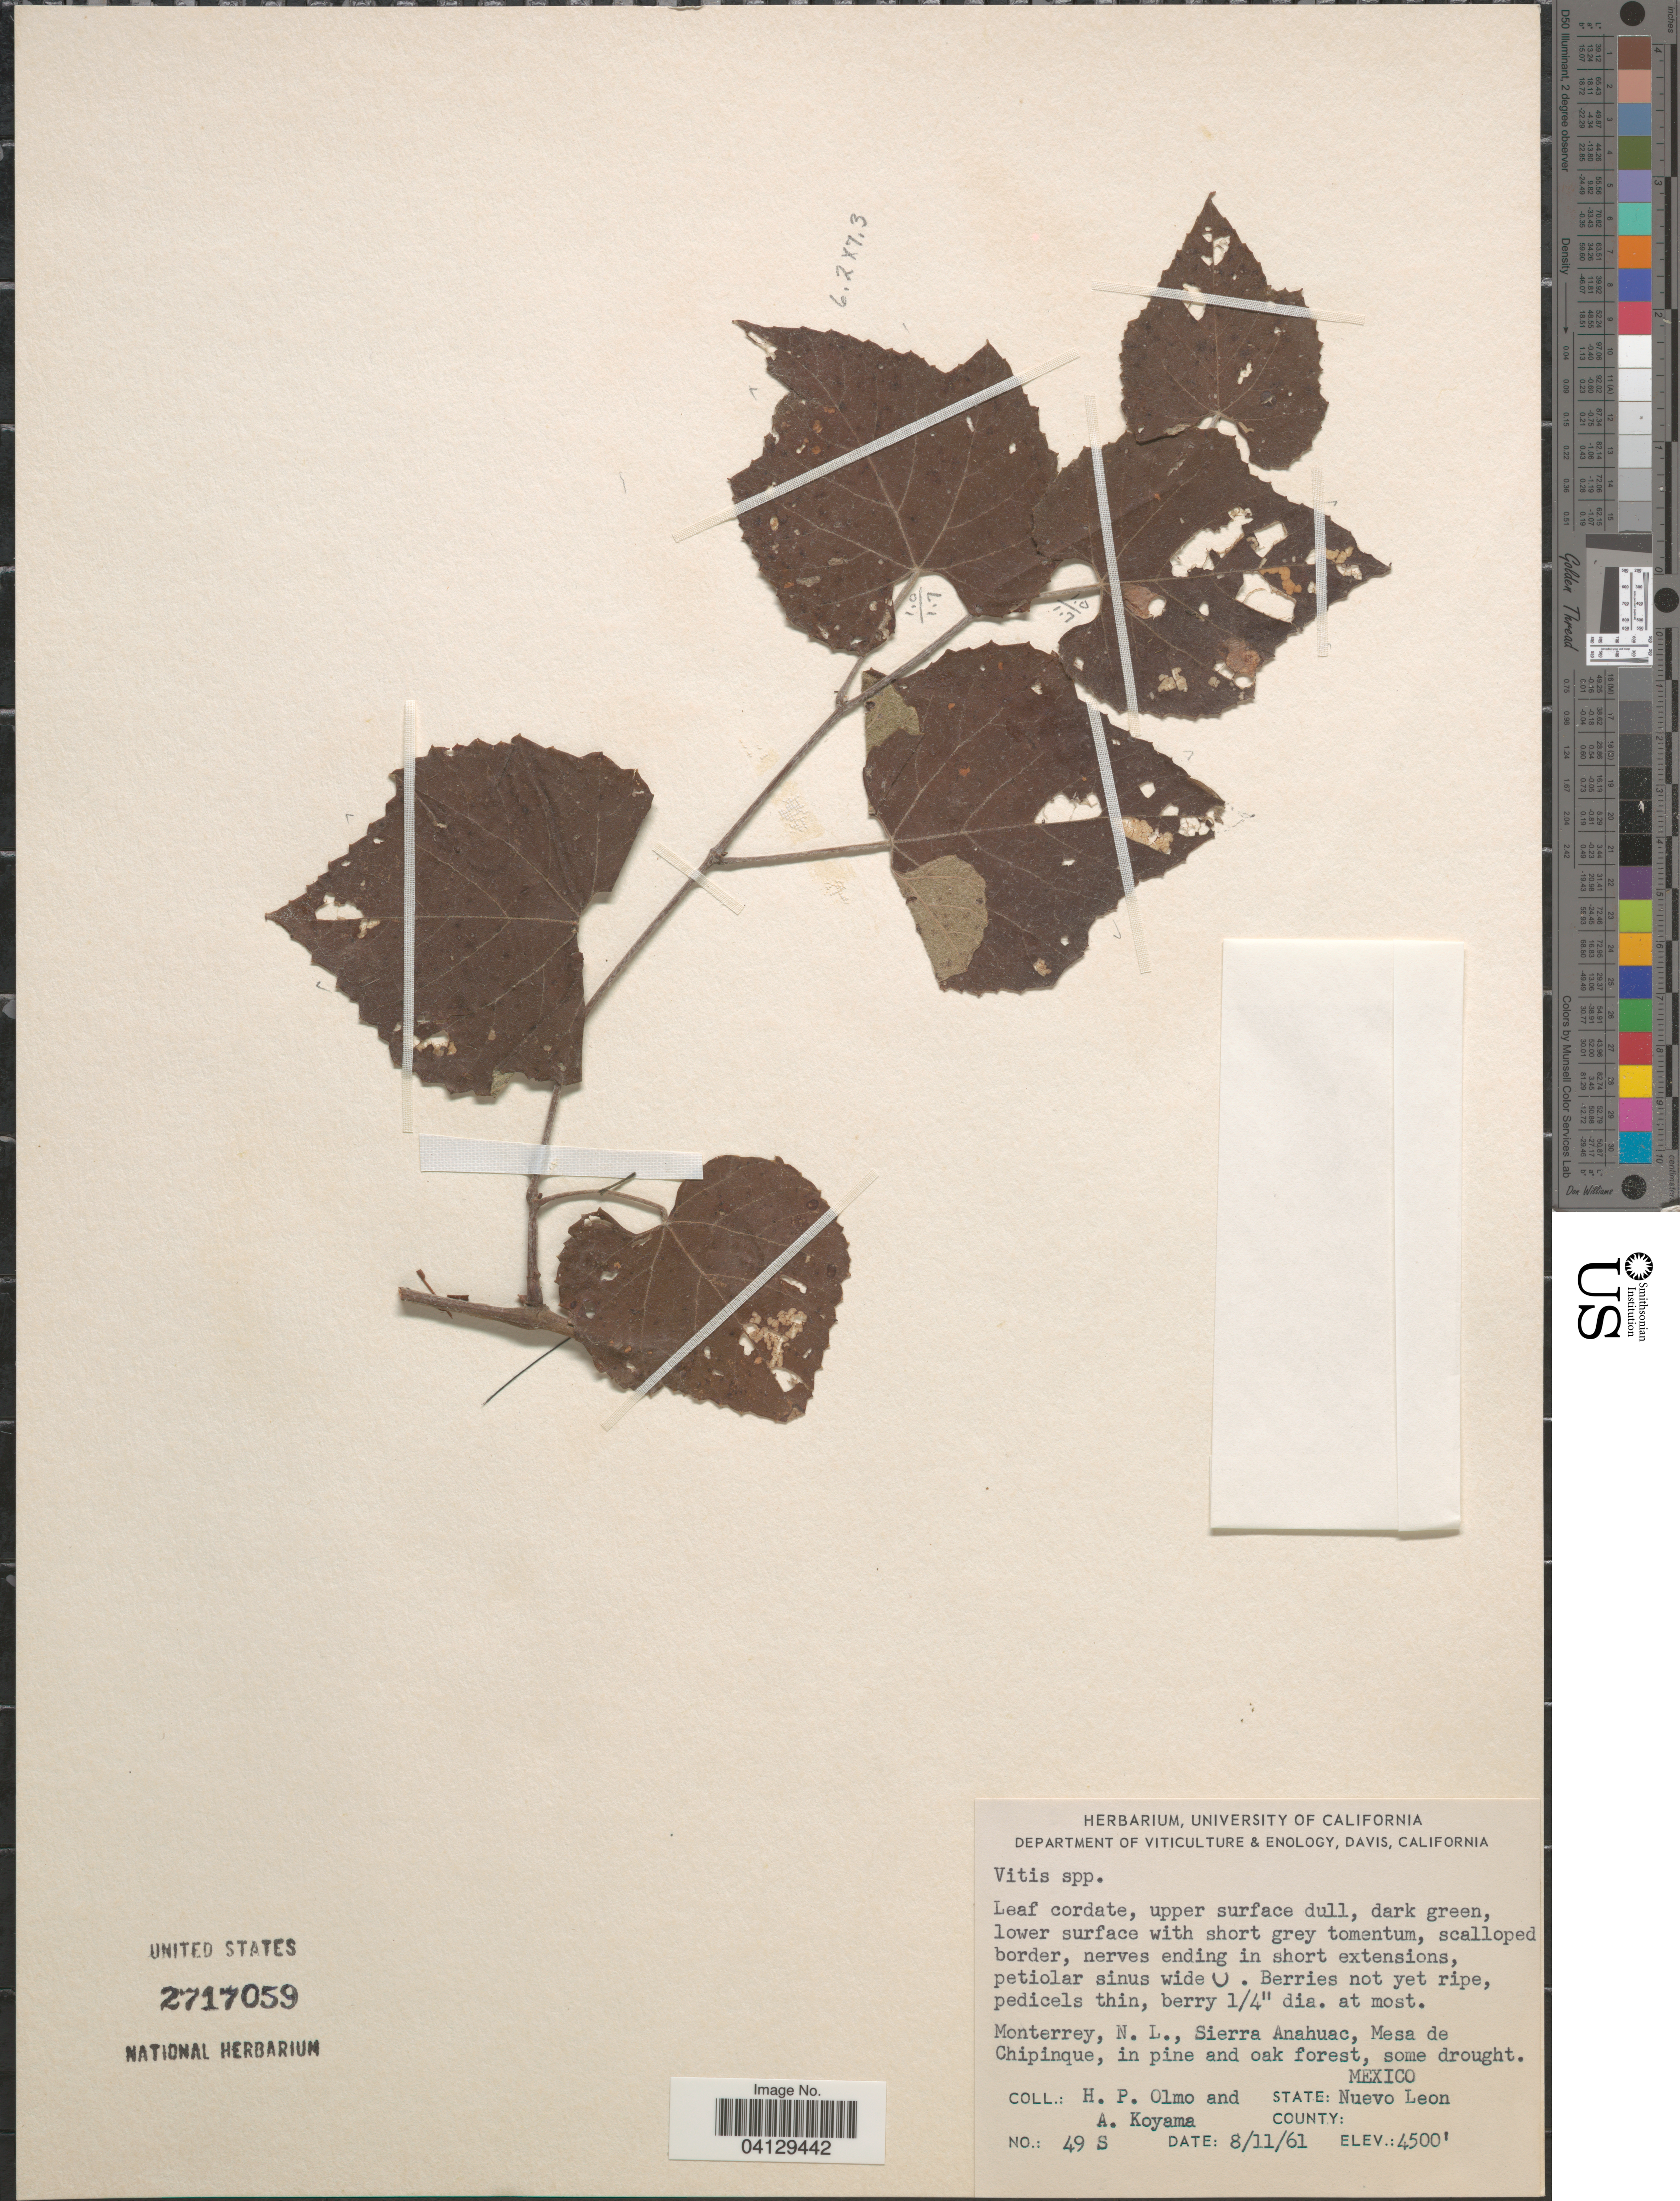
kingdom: Plantae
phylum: Tracheophyta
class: Magnoliopsida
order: Vitales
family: Vitaceae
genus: Vitis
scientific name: Vitis sp.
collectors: H. Olmo & A. Koyama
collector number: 49S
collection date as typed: Transcribed d/m/y: 11/8/61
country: Mexico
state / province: Nuevo León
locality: Monterrey, Sierra Anahuac, Mesa de Chipinque.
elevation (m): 1372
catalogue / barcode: US 2717059